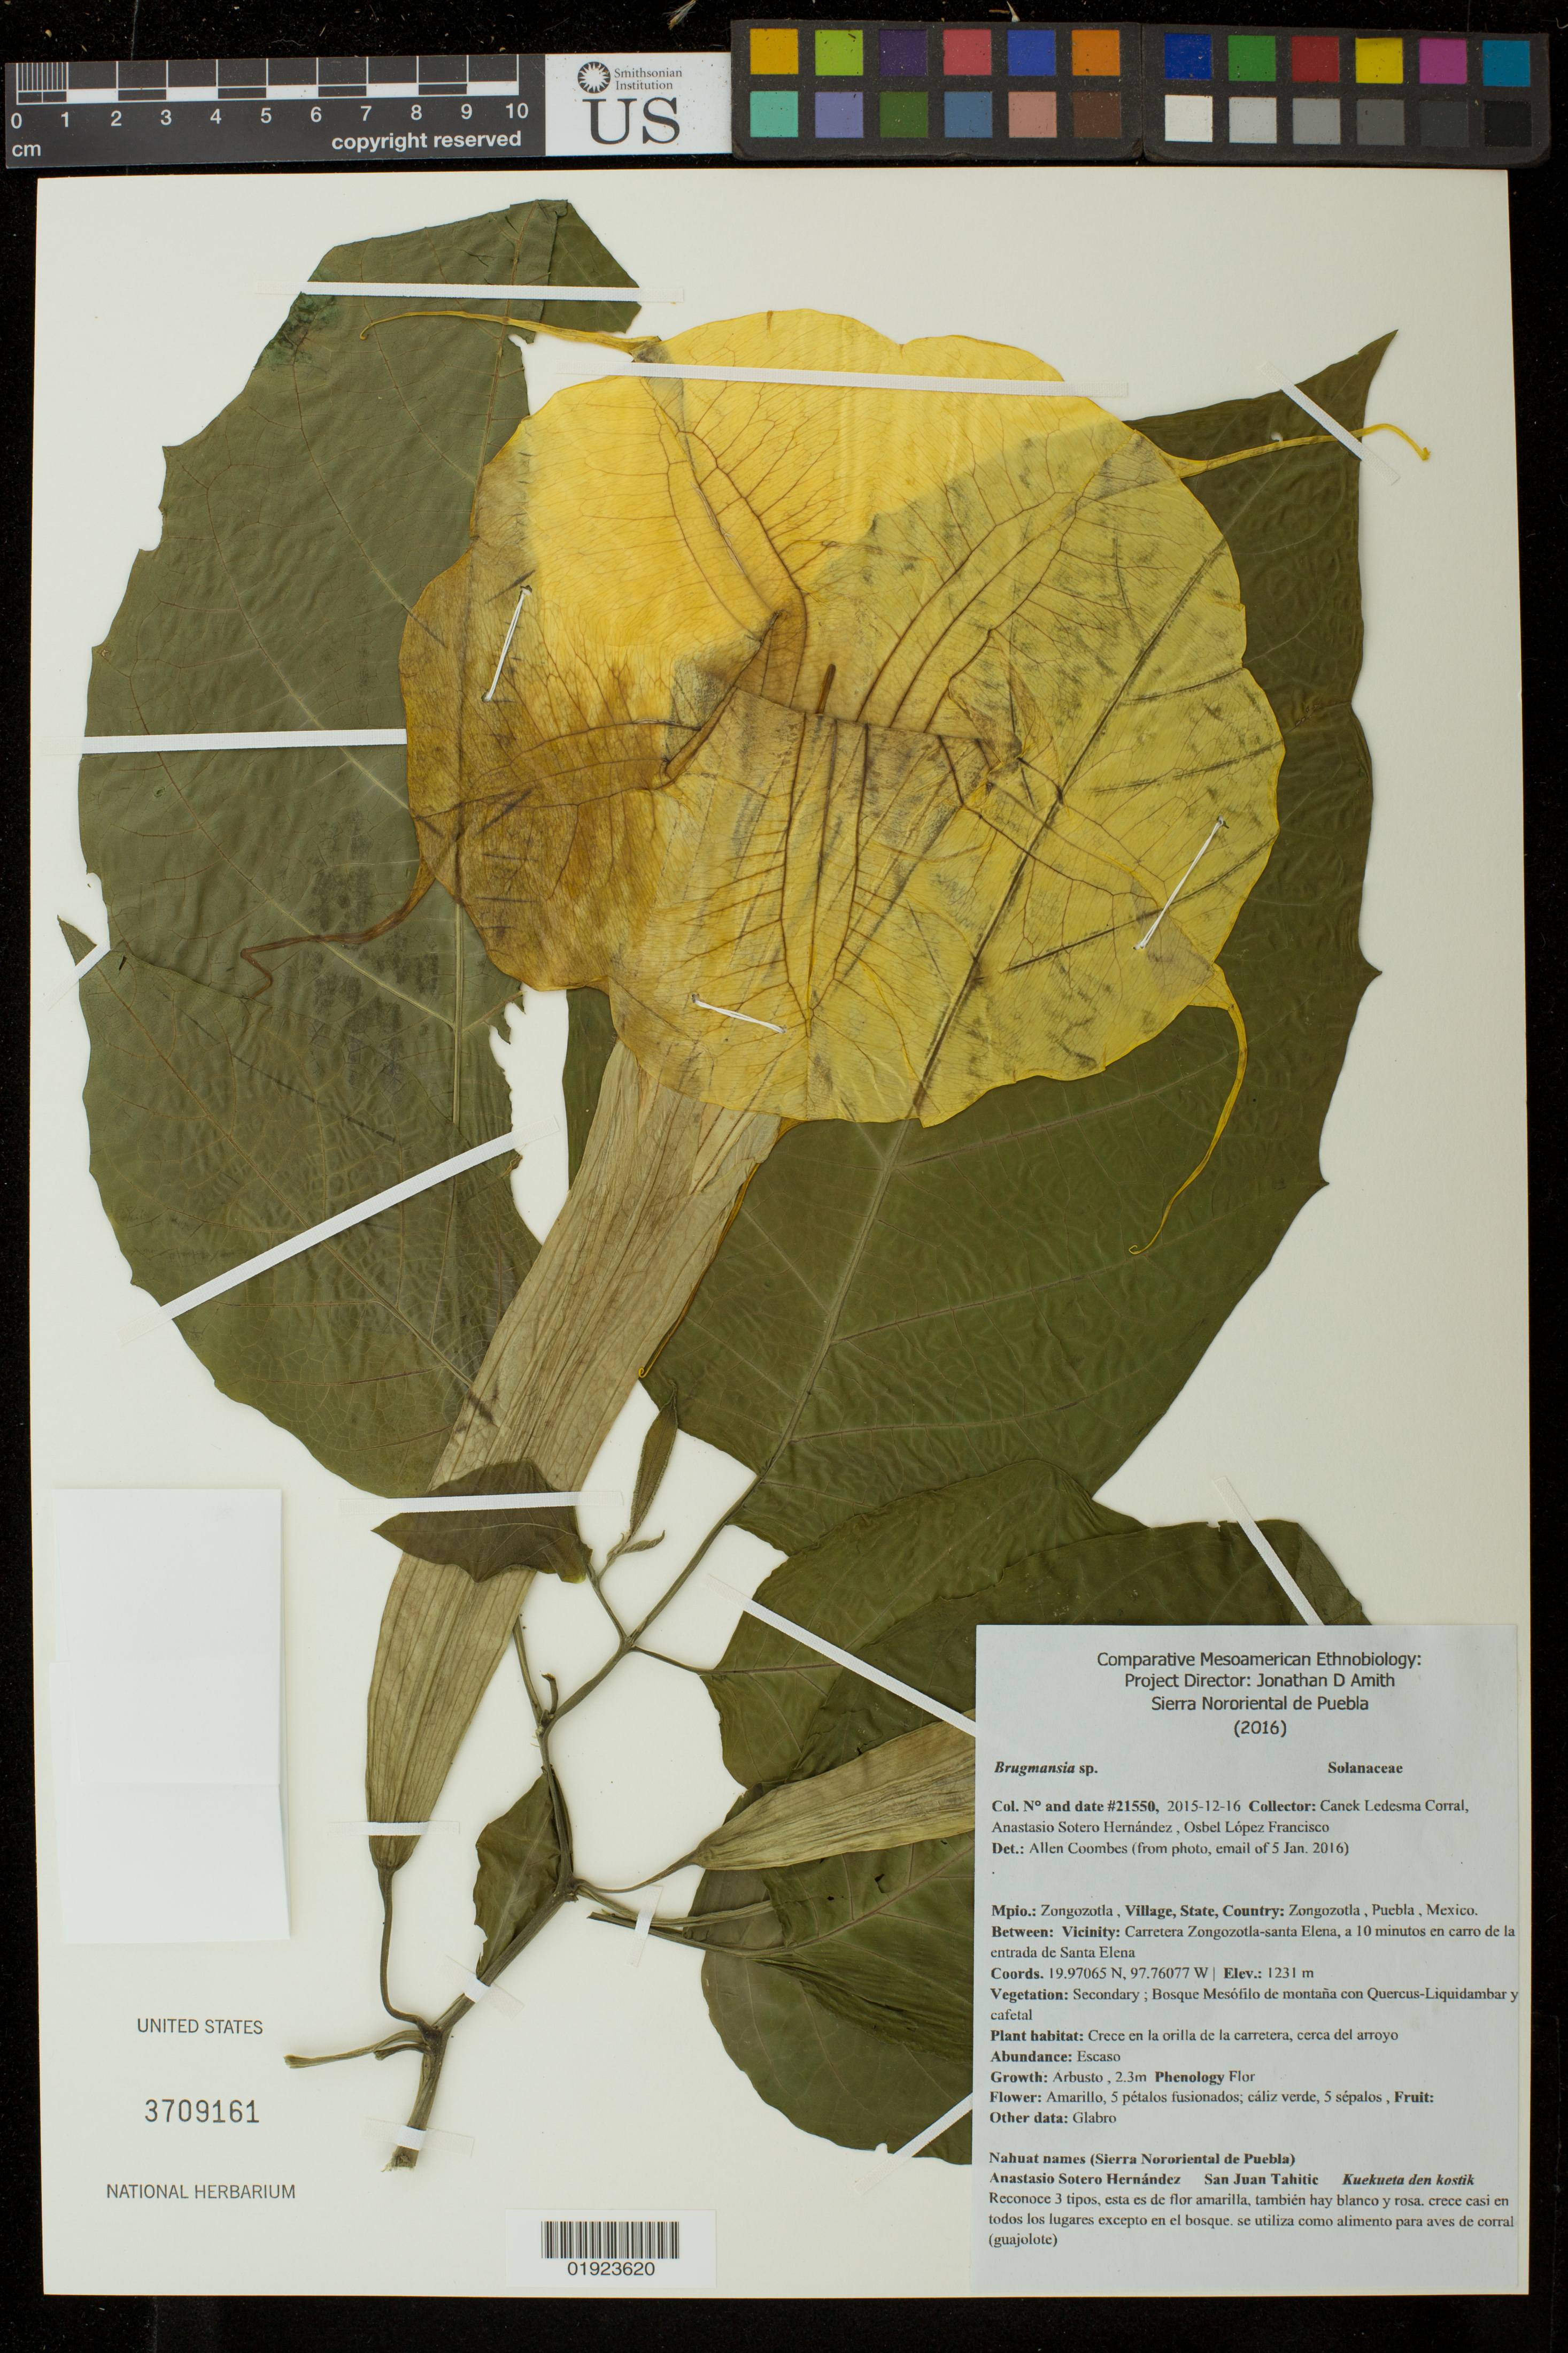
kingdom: Plantae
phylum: Tracheophyta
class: Magnoliopsida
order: Solanales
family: Solanaceae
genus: Brugmansia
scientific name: Brugmansia sp.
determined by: Coombes, Allen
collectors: Canek Ledesma C., A. Sotero H. & O. Francisco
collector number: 21550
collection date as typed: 2015-12-16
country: Mexico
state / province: Puebla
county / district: Zongozotla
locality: Zongozotla, Puebla, Mexico, Carretera Zongozolta-santa Elena, a 10 minutos en carro de la entrada de Santa Elena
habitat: Secondary; bosque mesofilo de montana con quercus-Liquidambar y cafetal, crece en la orilla de la carretera, cerca del arroyo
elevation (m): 1231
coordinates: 19.97065N, 97.76077W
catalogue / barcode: US 3709161